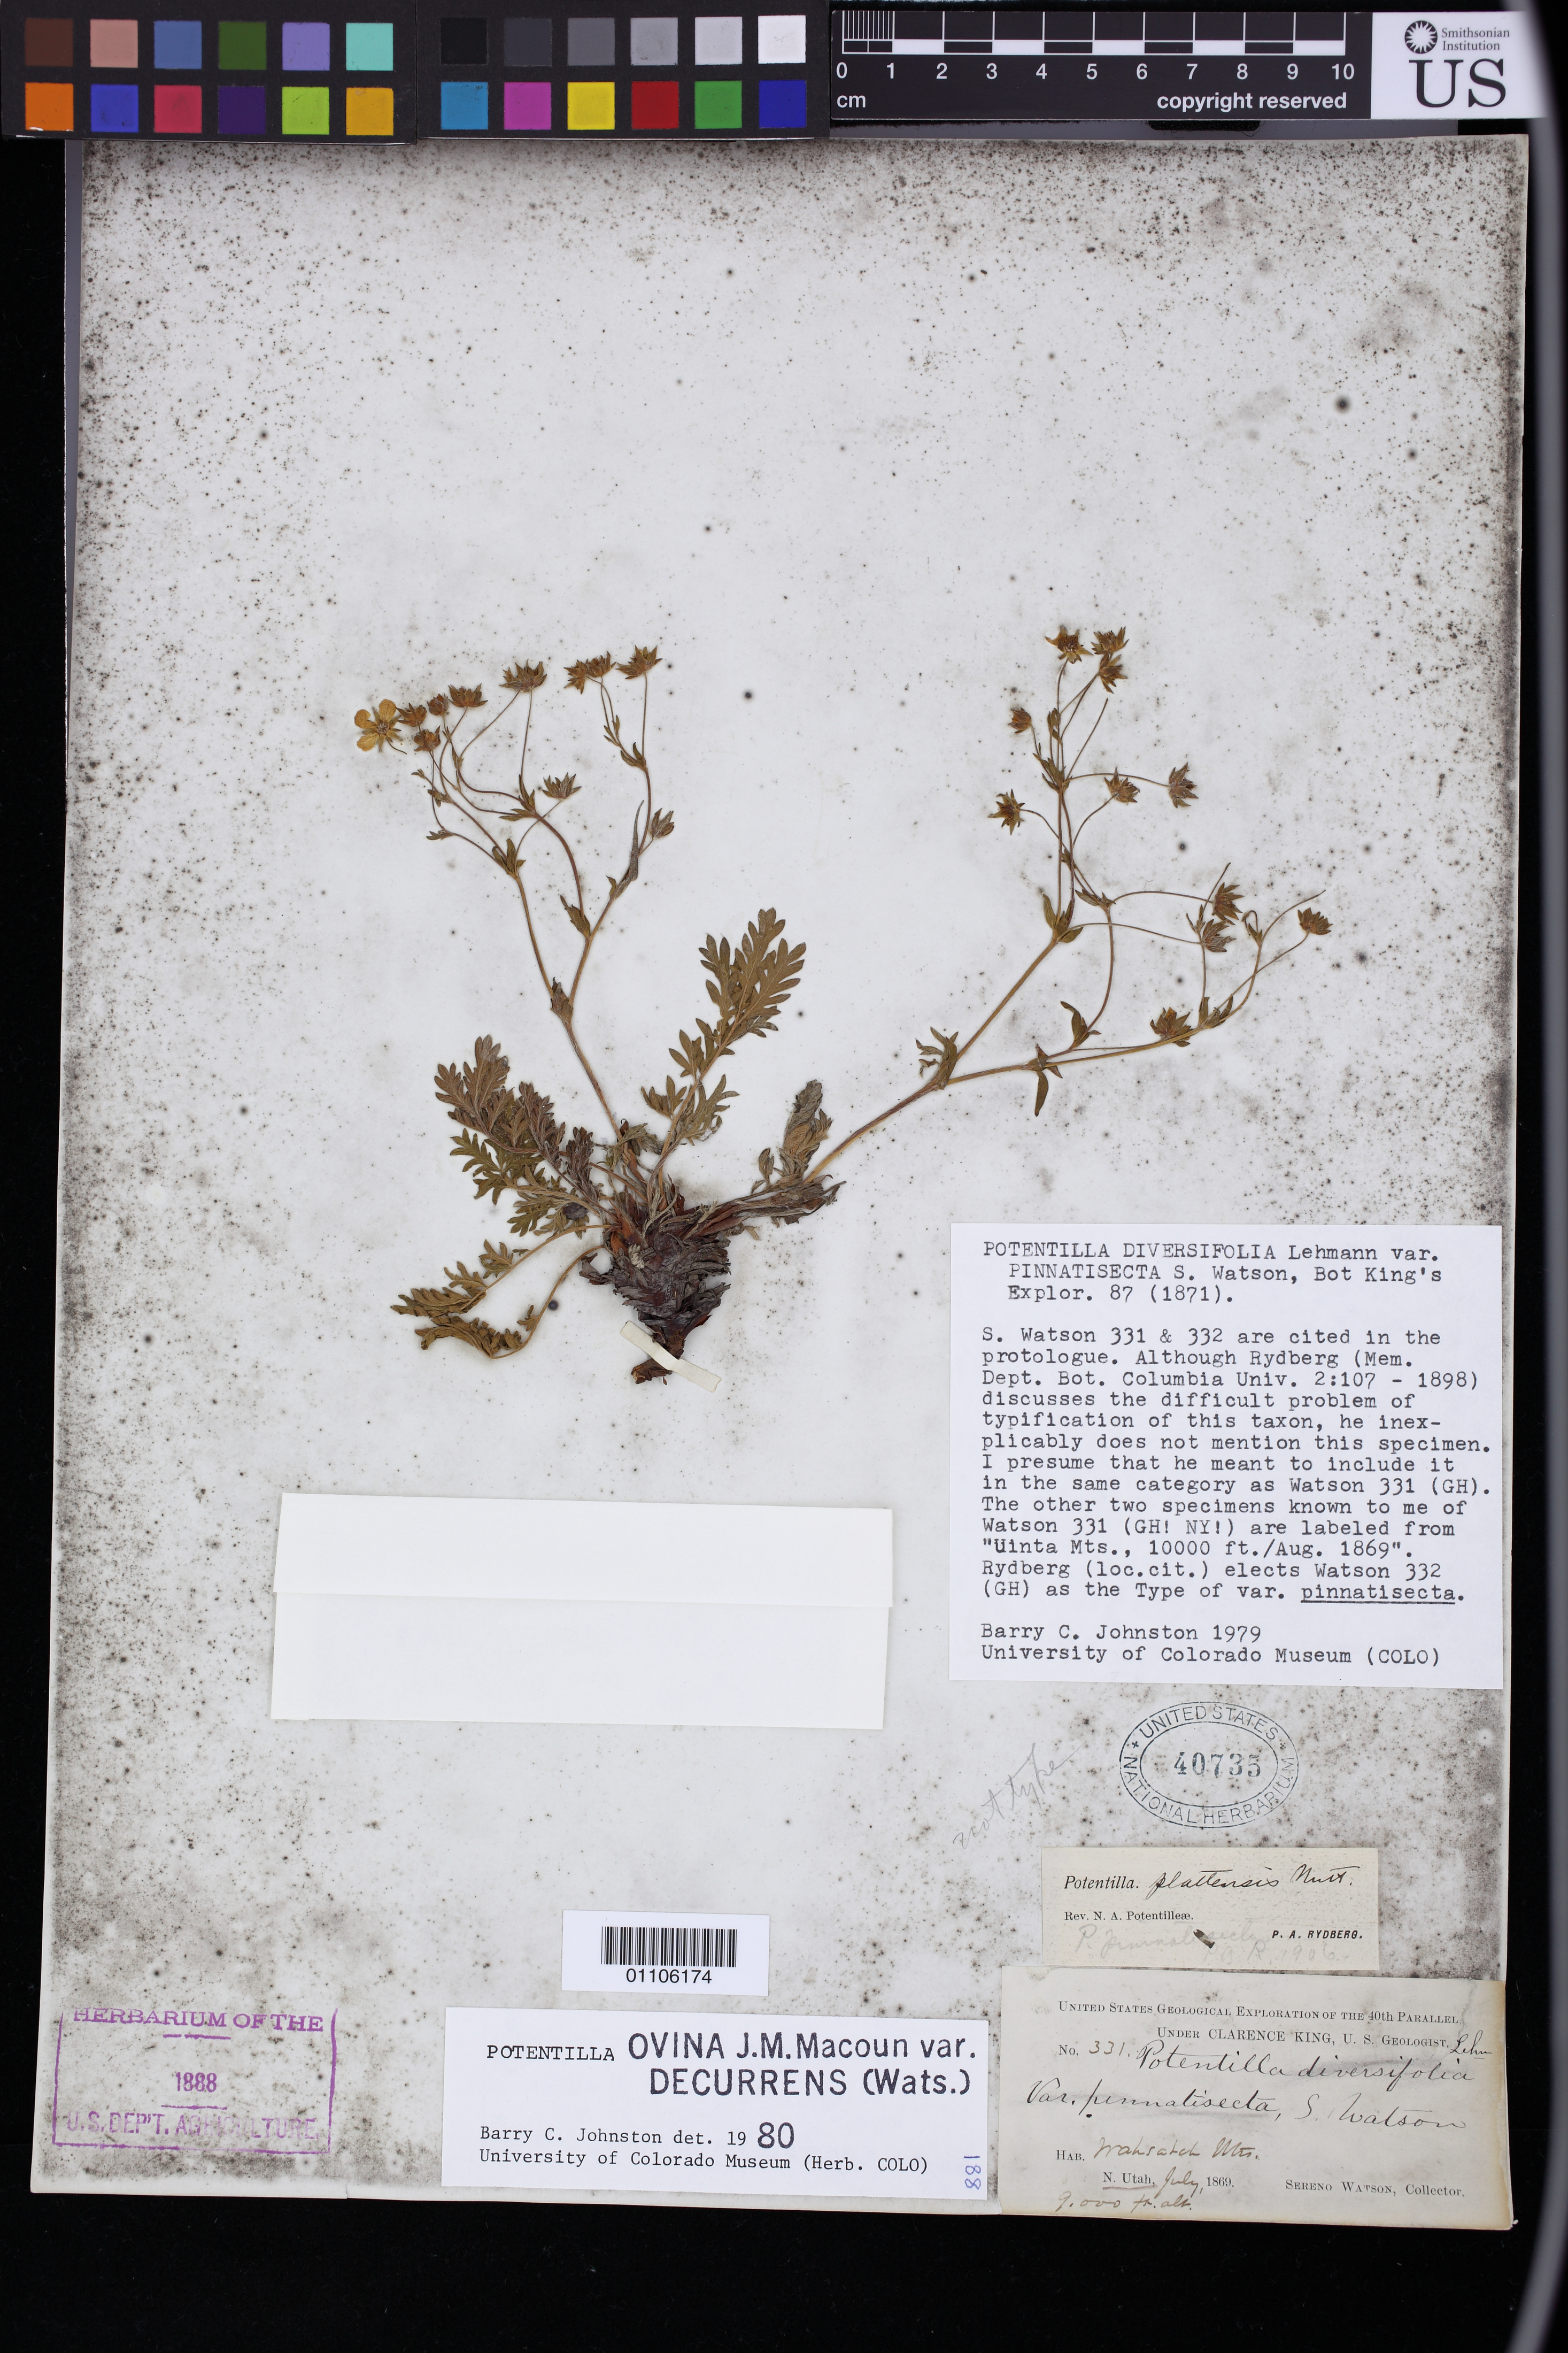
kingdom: Plantae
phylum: Tracheophyta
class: Magnoliopsida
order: Rosales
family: Rosaceae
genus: Potentilla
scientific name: Potentilla diversifolia var. pinnatisecta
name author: S. Watson in C. King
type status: Syntype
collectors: S. Watson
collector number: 331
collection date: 1869-07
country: United States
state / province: Utah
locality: Wasatch [Wahsatch] Mts., N. Utah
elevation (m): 2743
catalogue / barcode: US 40735